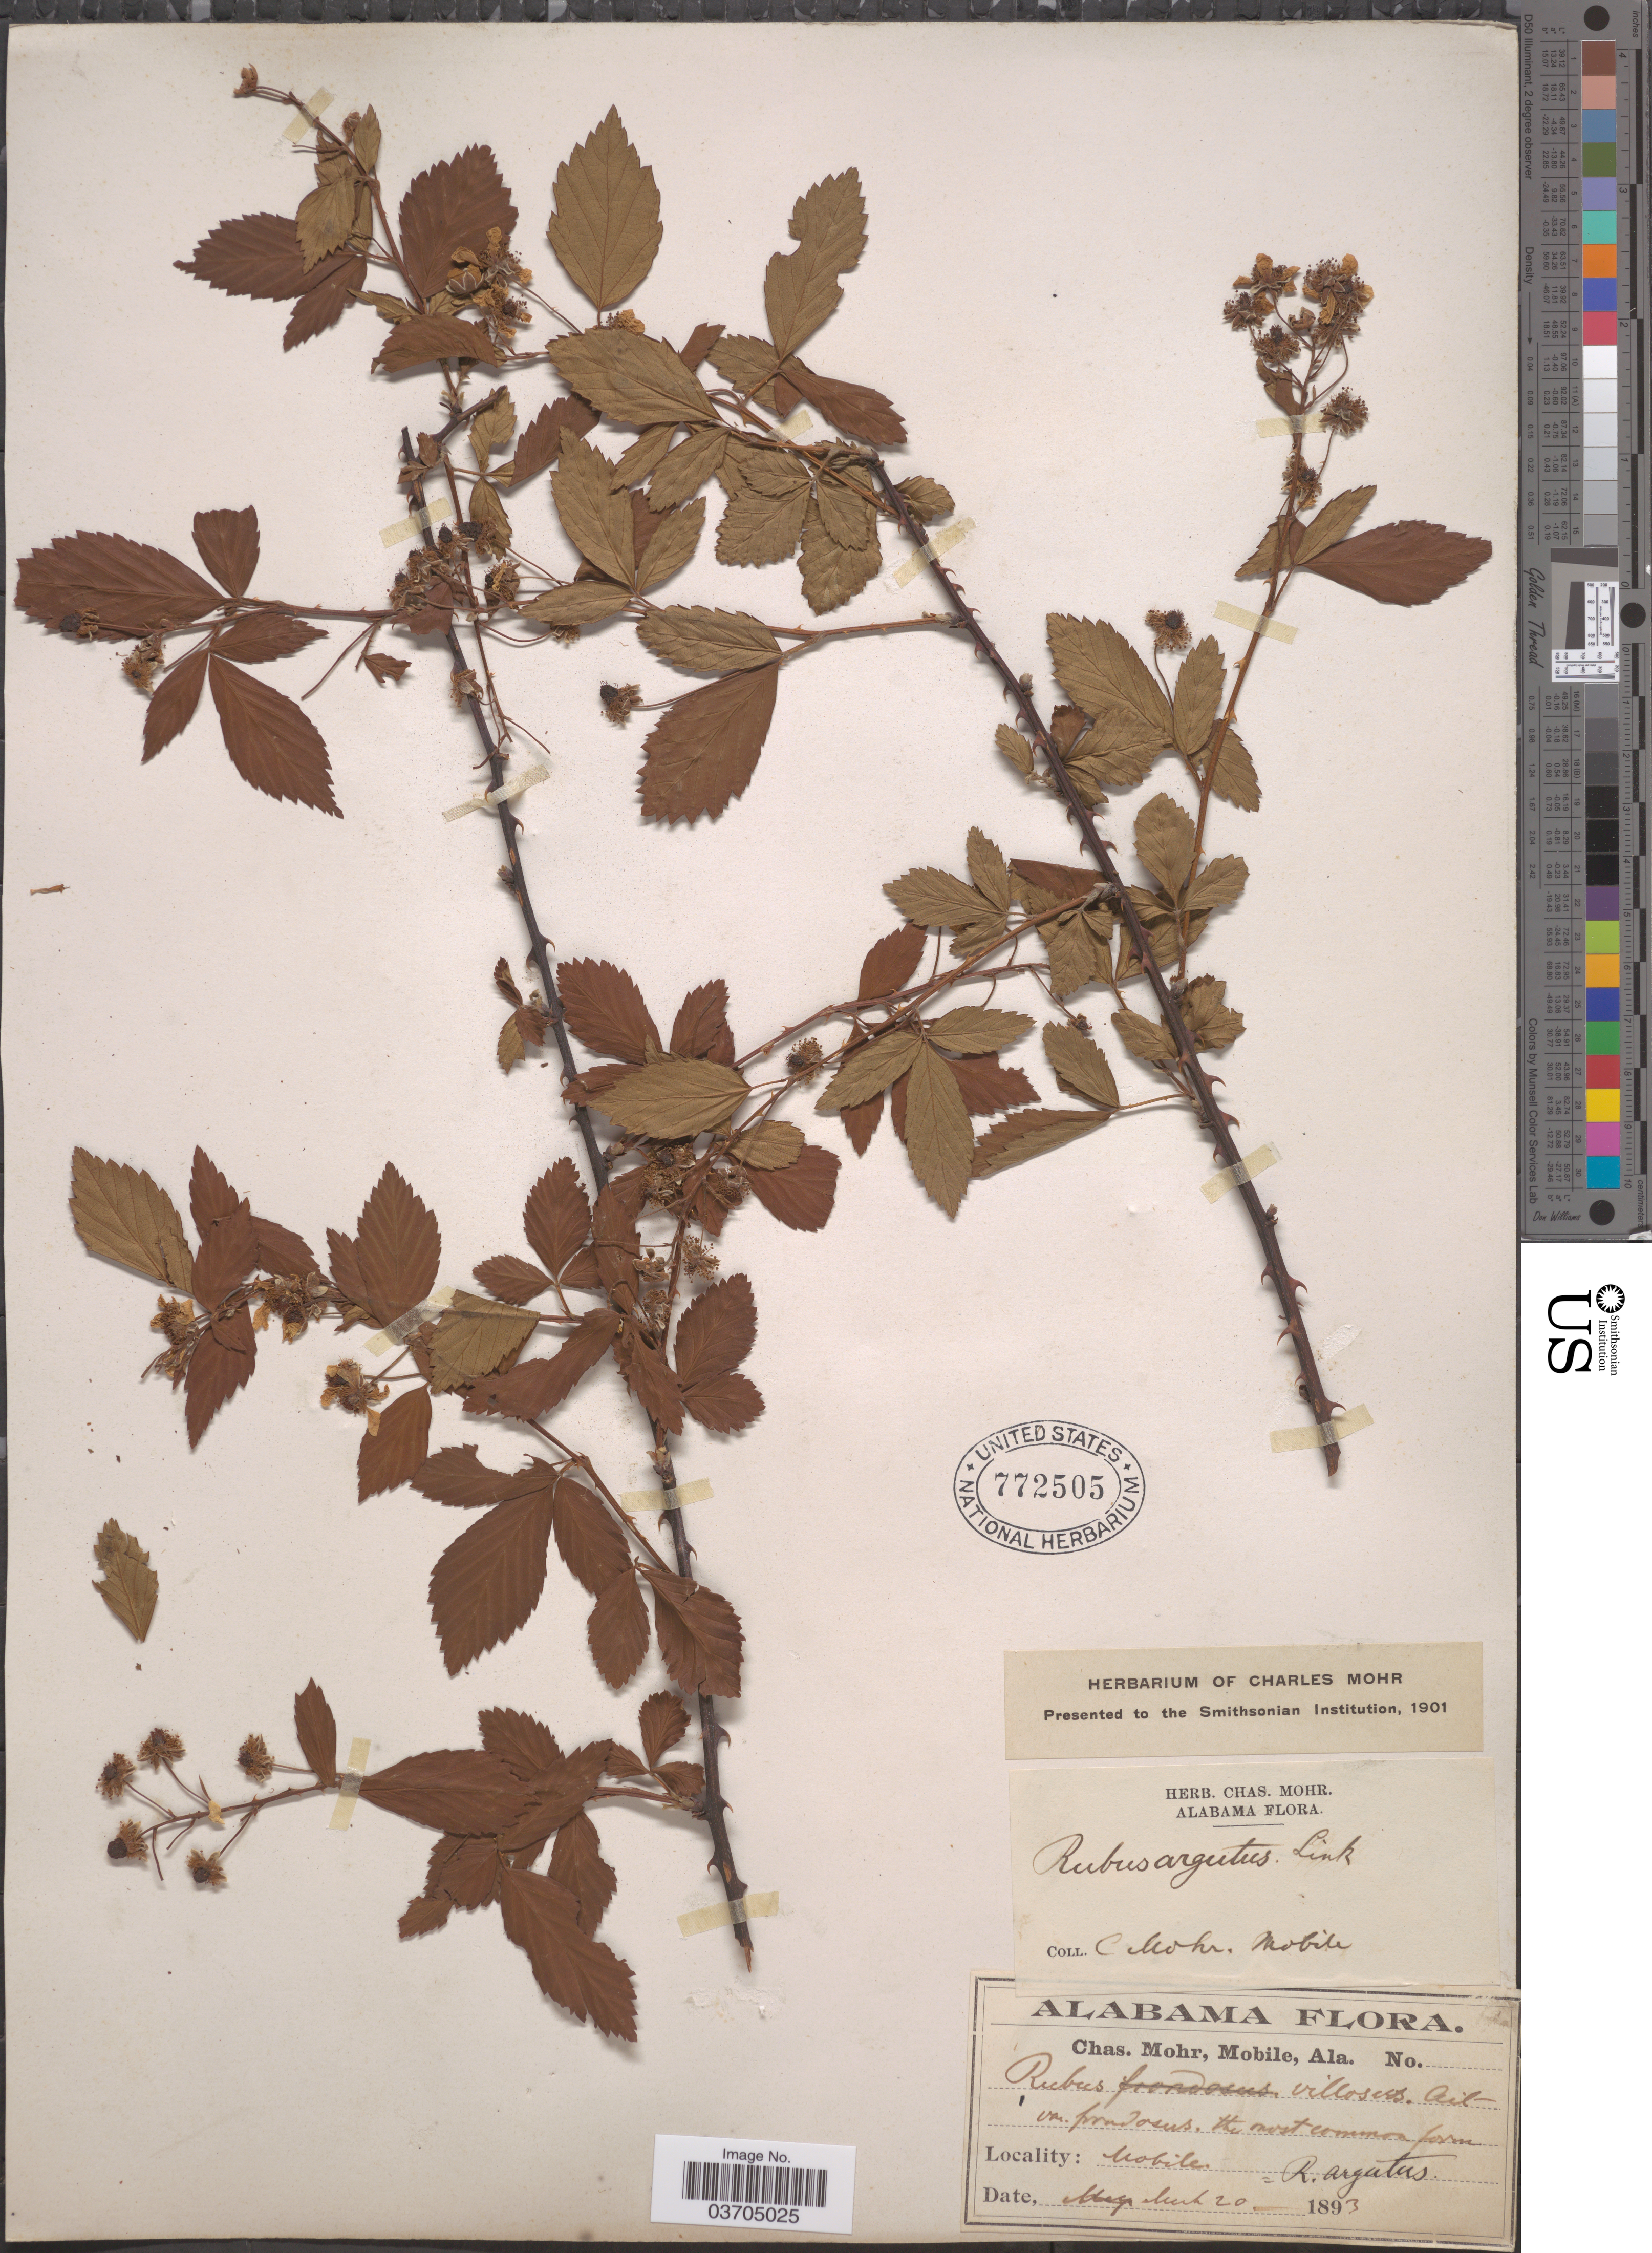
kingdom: Plantae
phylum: Tracheophyta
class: Magnoliopsida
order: Rosales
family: Rosaceae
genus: Rubus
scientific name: Rubus floridus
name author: Tratt.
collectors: Mohr, C. T. (herbarium)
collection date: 1893-03-20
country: United States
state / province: Alabama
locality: Mobile.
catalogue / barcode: US 772505